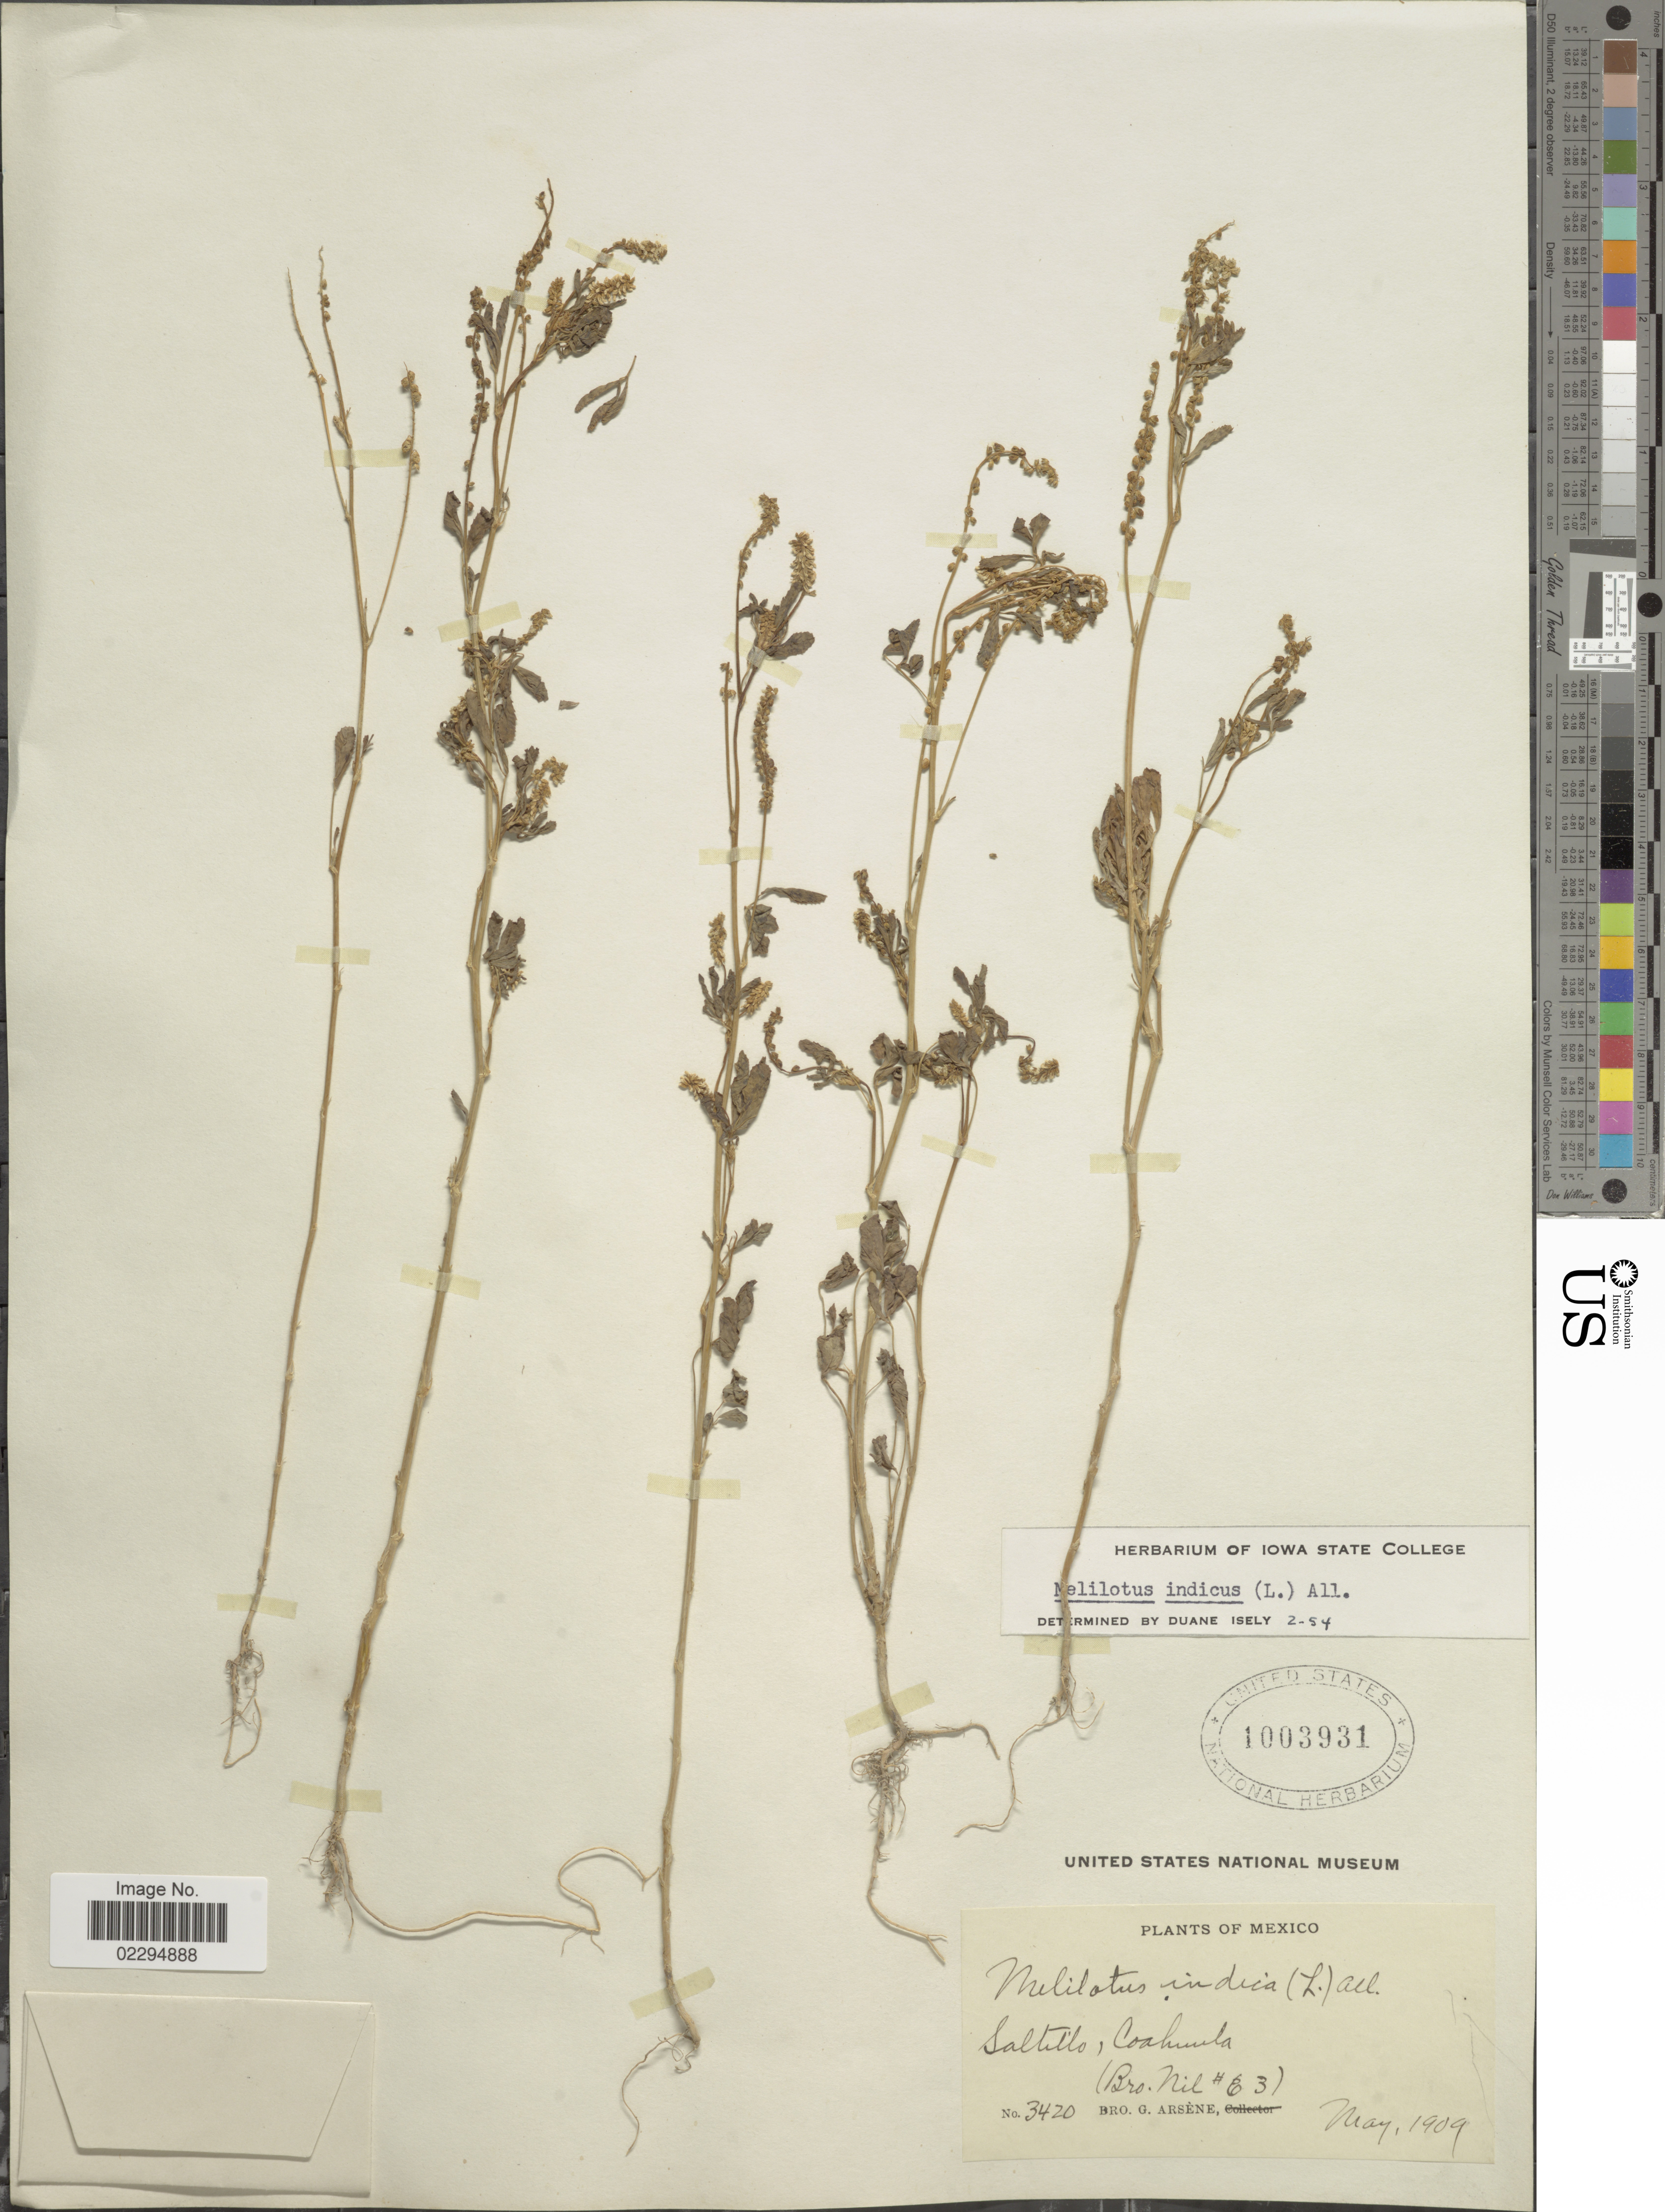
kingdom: Plantae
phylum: Tracheophyta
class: Magnoliopsida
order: Fabales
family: Fabaceae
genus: Melilotus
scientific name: Melilotus indicus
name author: (L.) All.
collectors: Bro. Nil & Bro. G. Arsène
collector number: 3420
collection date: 1909-05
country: Mexico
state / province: Coahuila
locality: Saltillo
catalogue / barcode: US 1003931